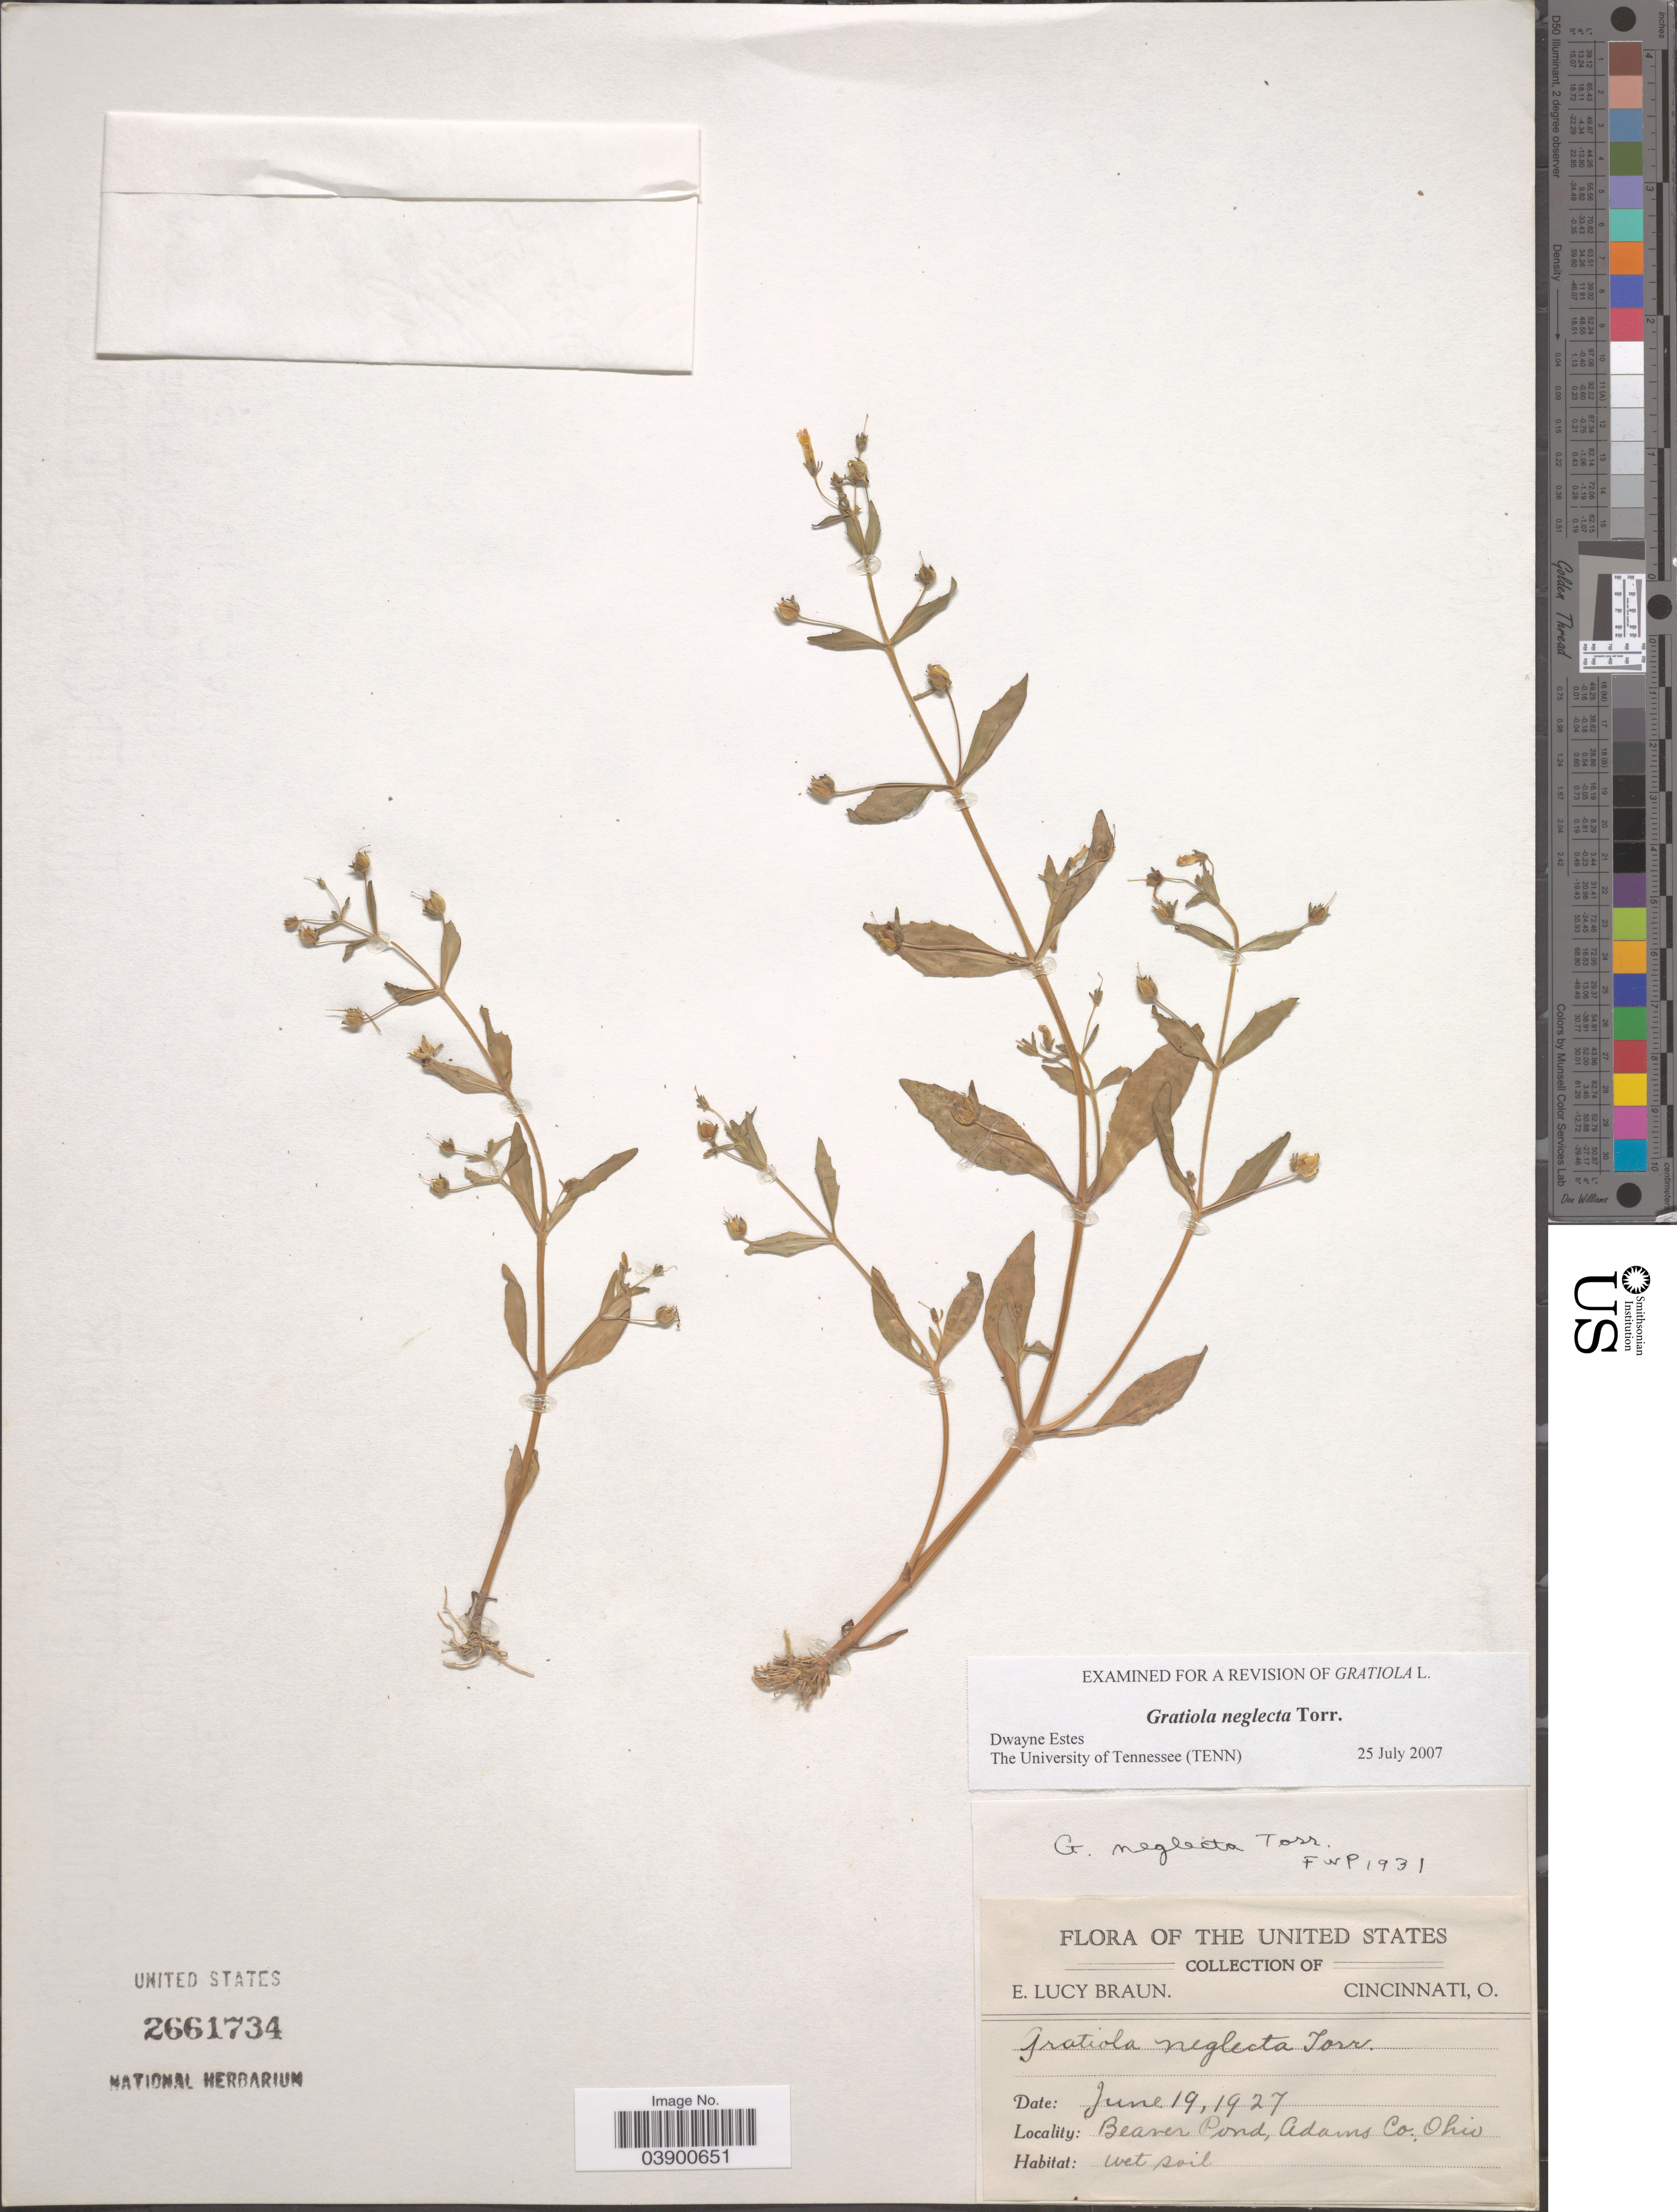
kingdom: Plantae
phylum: Tracheophyta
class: Magnoliopsida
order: Lamiales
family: Plantaginaceae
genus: Gratiola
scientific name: Gratiola neglecta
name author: Torr.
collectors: E. L. Braun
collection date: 1927-06-19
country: United States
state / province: Ohio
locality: Beaver Pond, Adams Co.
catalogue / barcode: US 2661734